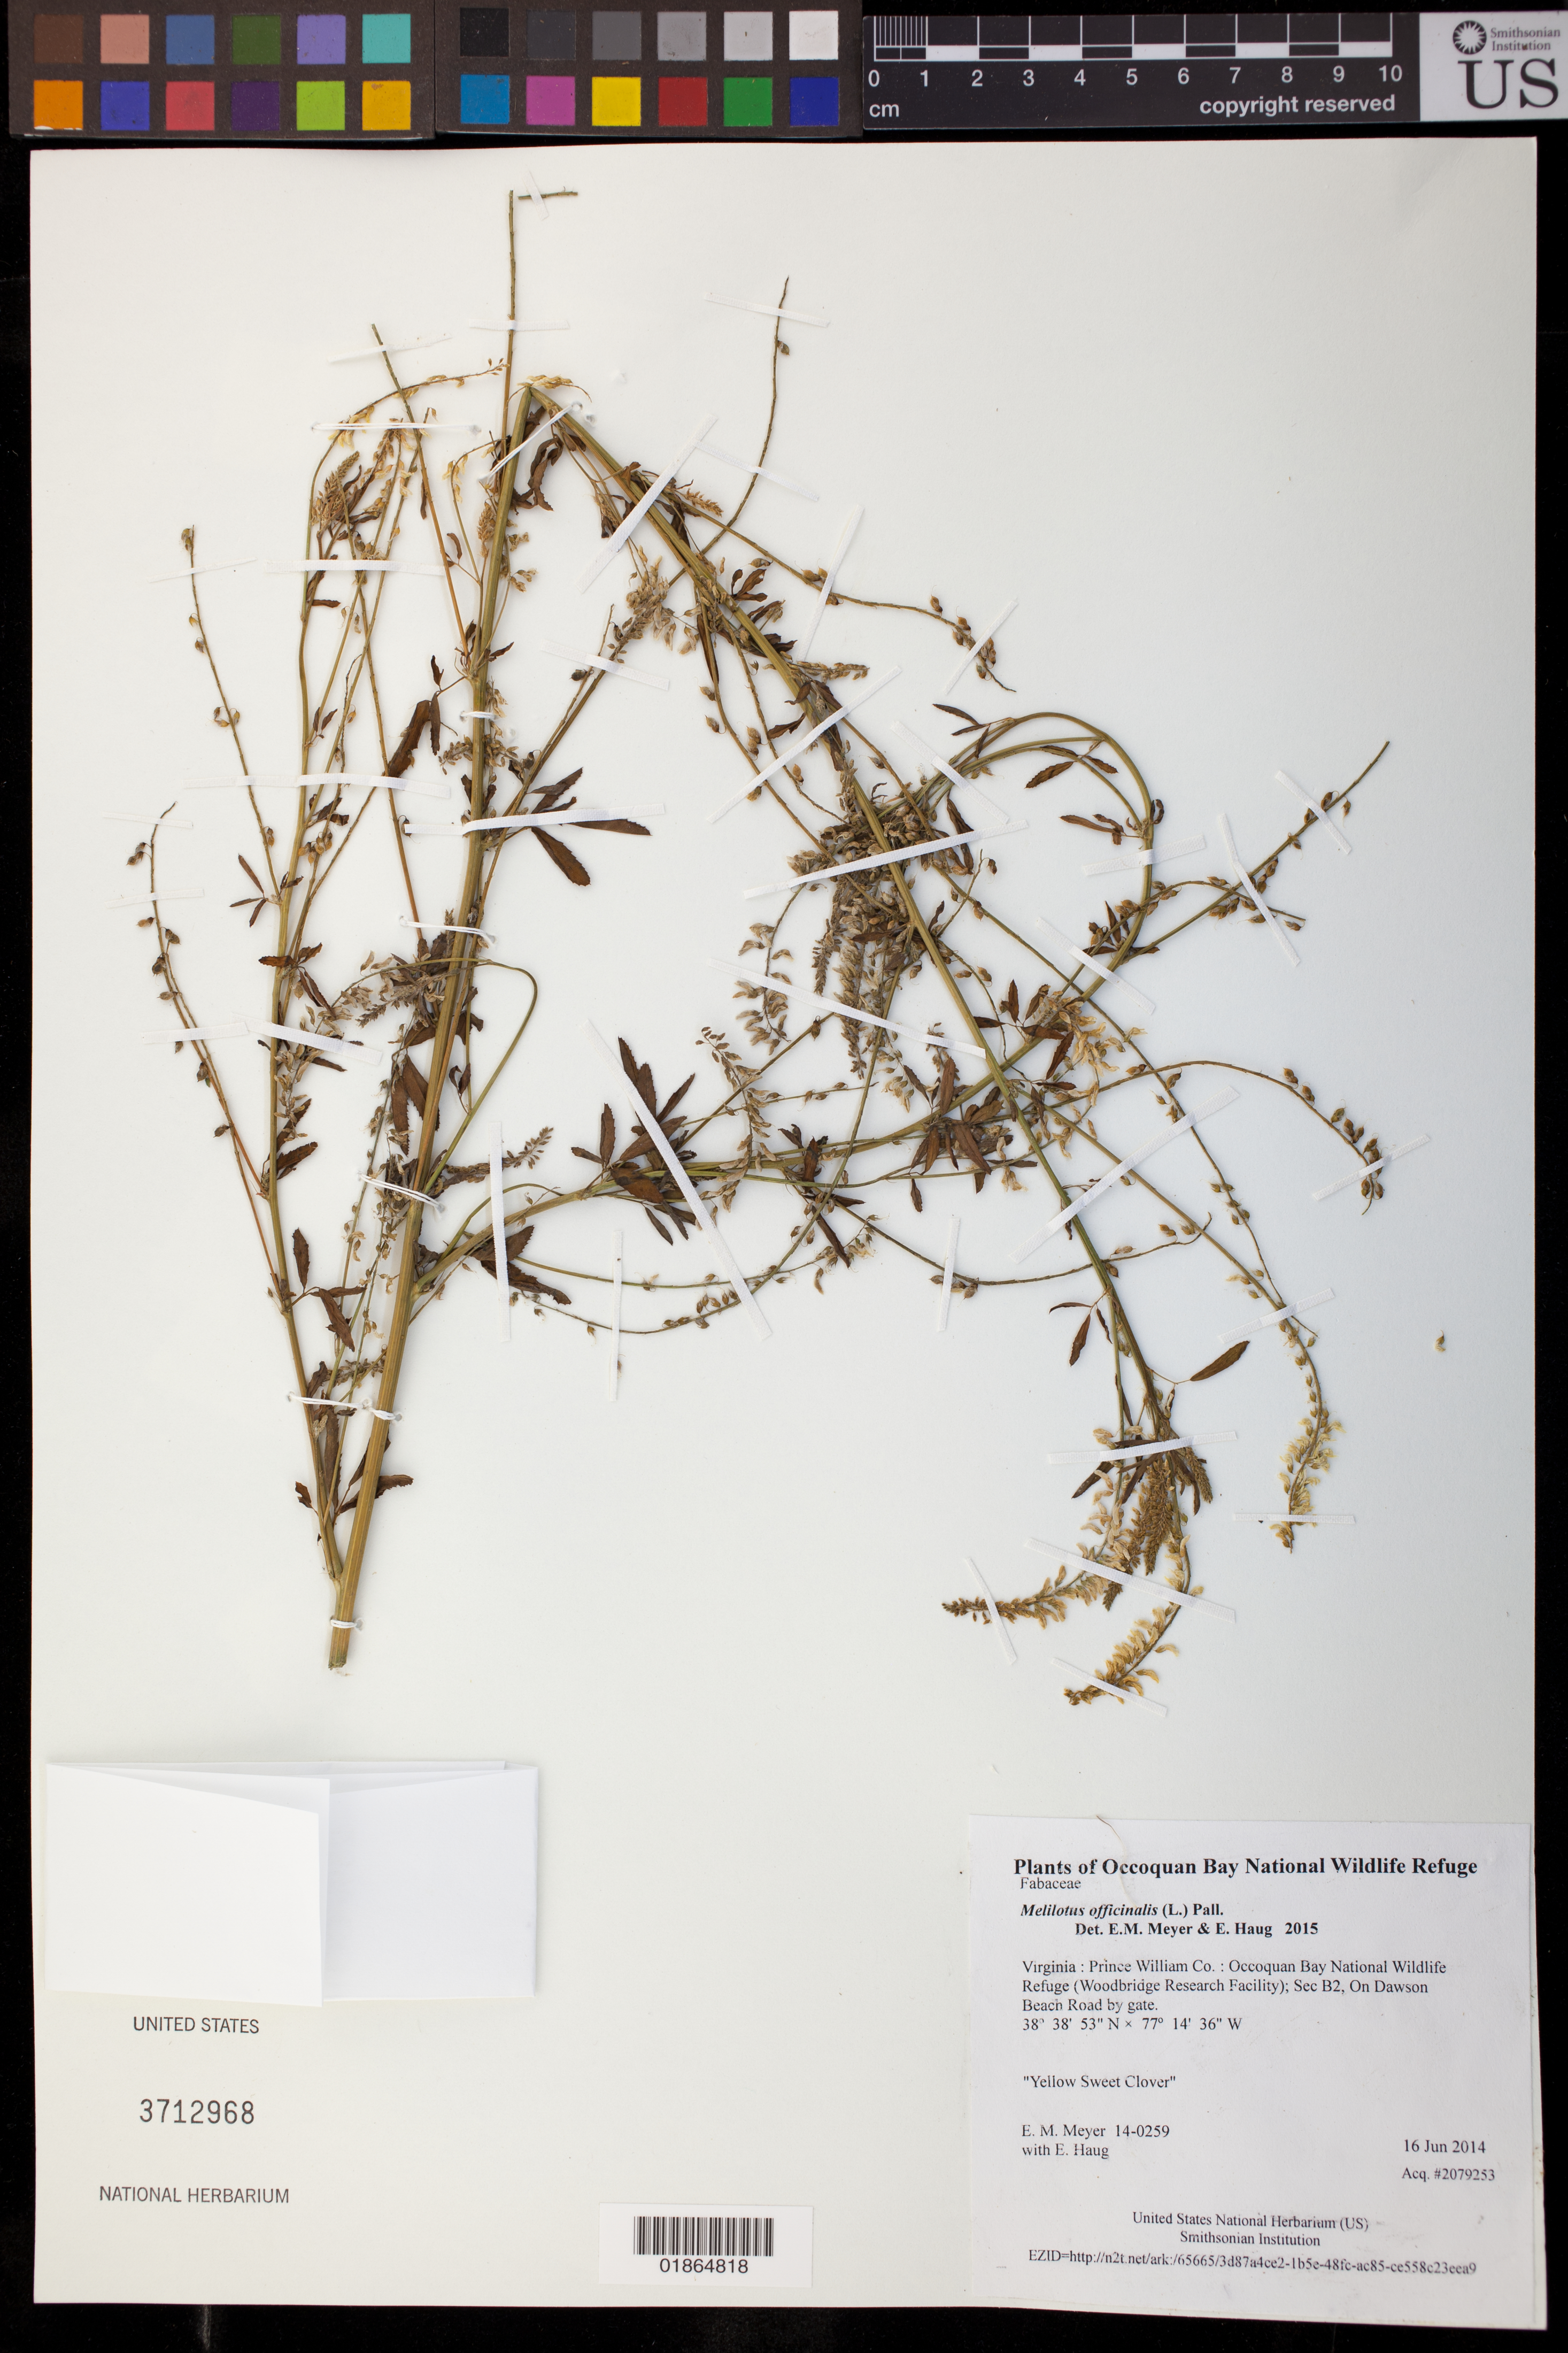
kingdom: Plantae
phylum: Tracheophyta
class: Magnoliopsida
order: Fabales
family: Fabaceae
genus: Melilotus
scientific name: Melilotus officinalis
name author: (L.) Lam.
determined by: Meyer, E. M.; Haug, E.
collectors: E. M. Meyer & E. Haug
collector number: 14-0259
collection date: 2014-06-16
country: United States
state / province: Virginia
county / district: Prince William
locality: Occoquan Bay National Wildlife Refuge (Woodbridge Research Facility); Sec B2, On Dawson Beach Road by gate.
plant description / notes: Yellow Sweet Clover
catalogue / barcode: US 3712968